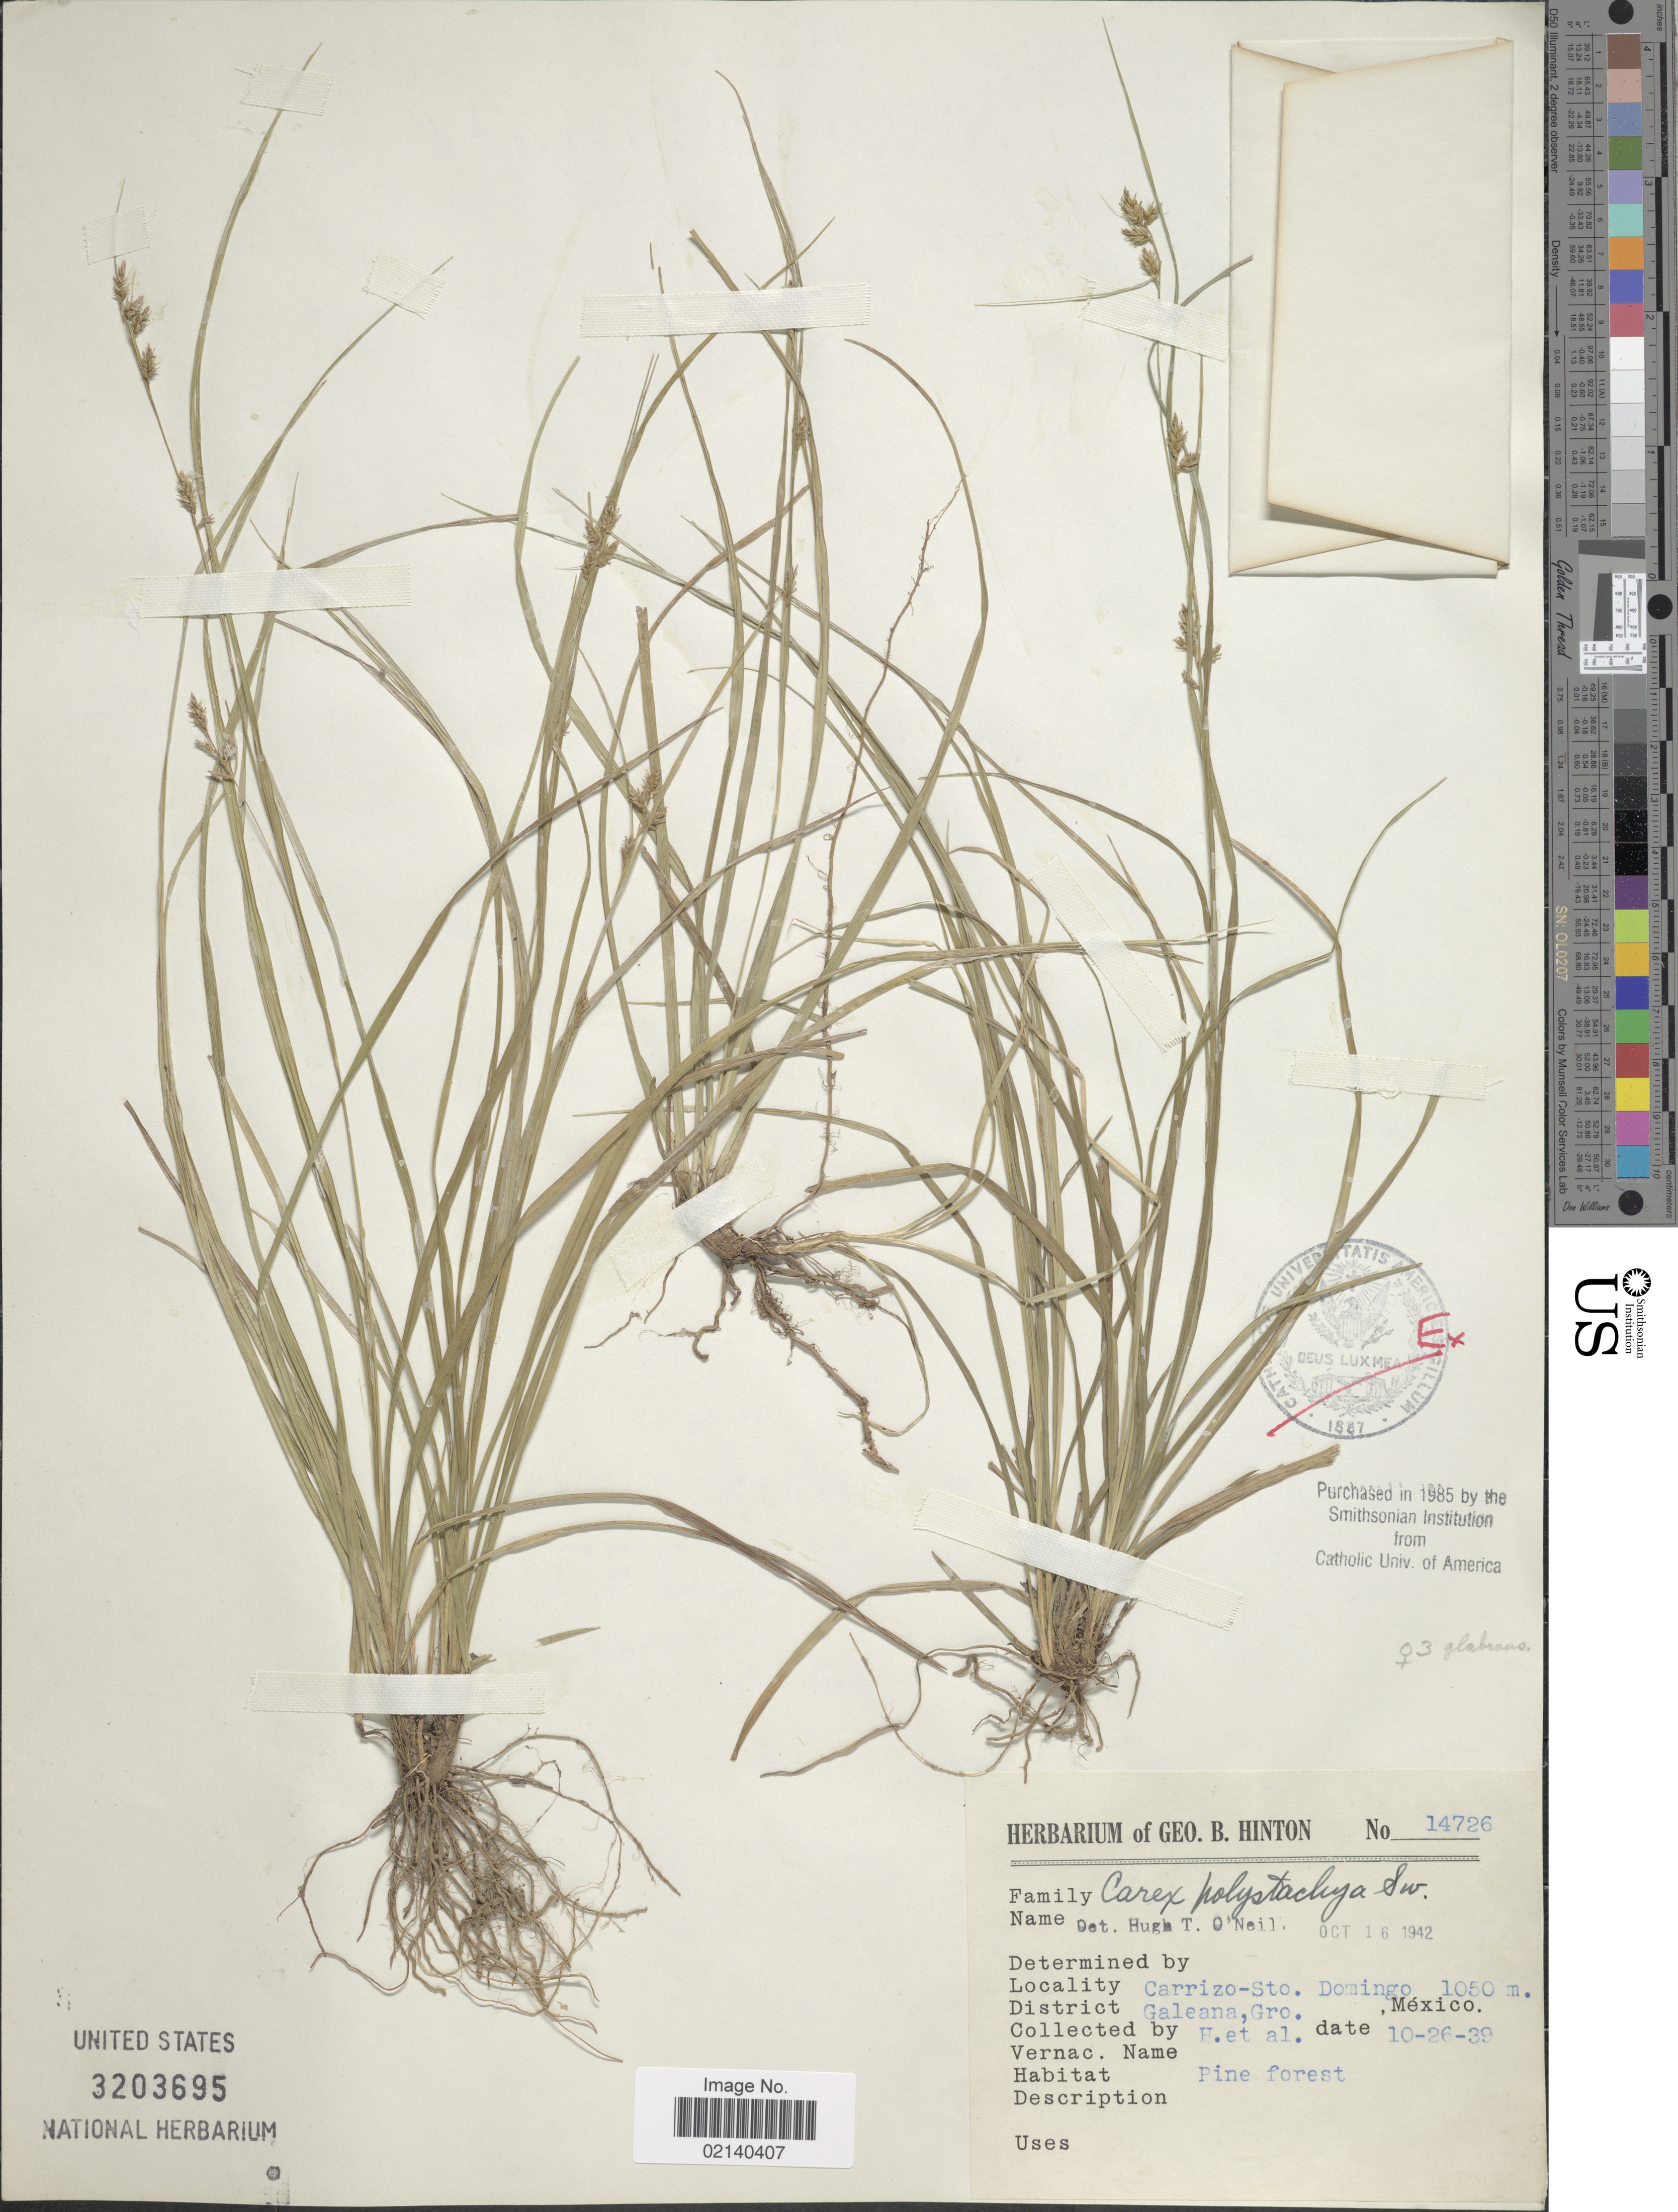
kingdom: Plantae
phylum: Tracheophyta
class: Liliopsida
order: Poales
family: Cyperaceae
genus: Carex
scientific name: Carex polystachya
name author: Sw. ex Wahlenb.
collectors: G. B. Hinton & et al.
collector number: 14726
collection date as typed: Transcribed d/m/y: 26/10/39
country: Mexico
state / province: Guerrero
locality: Carrizo-Sto. Domingo, District Galeana.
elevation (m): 1050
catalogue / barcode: US 3203695